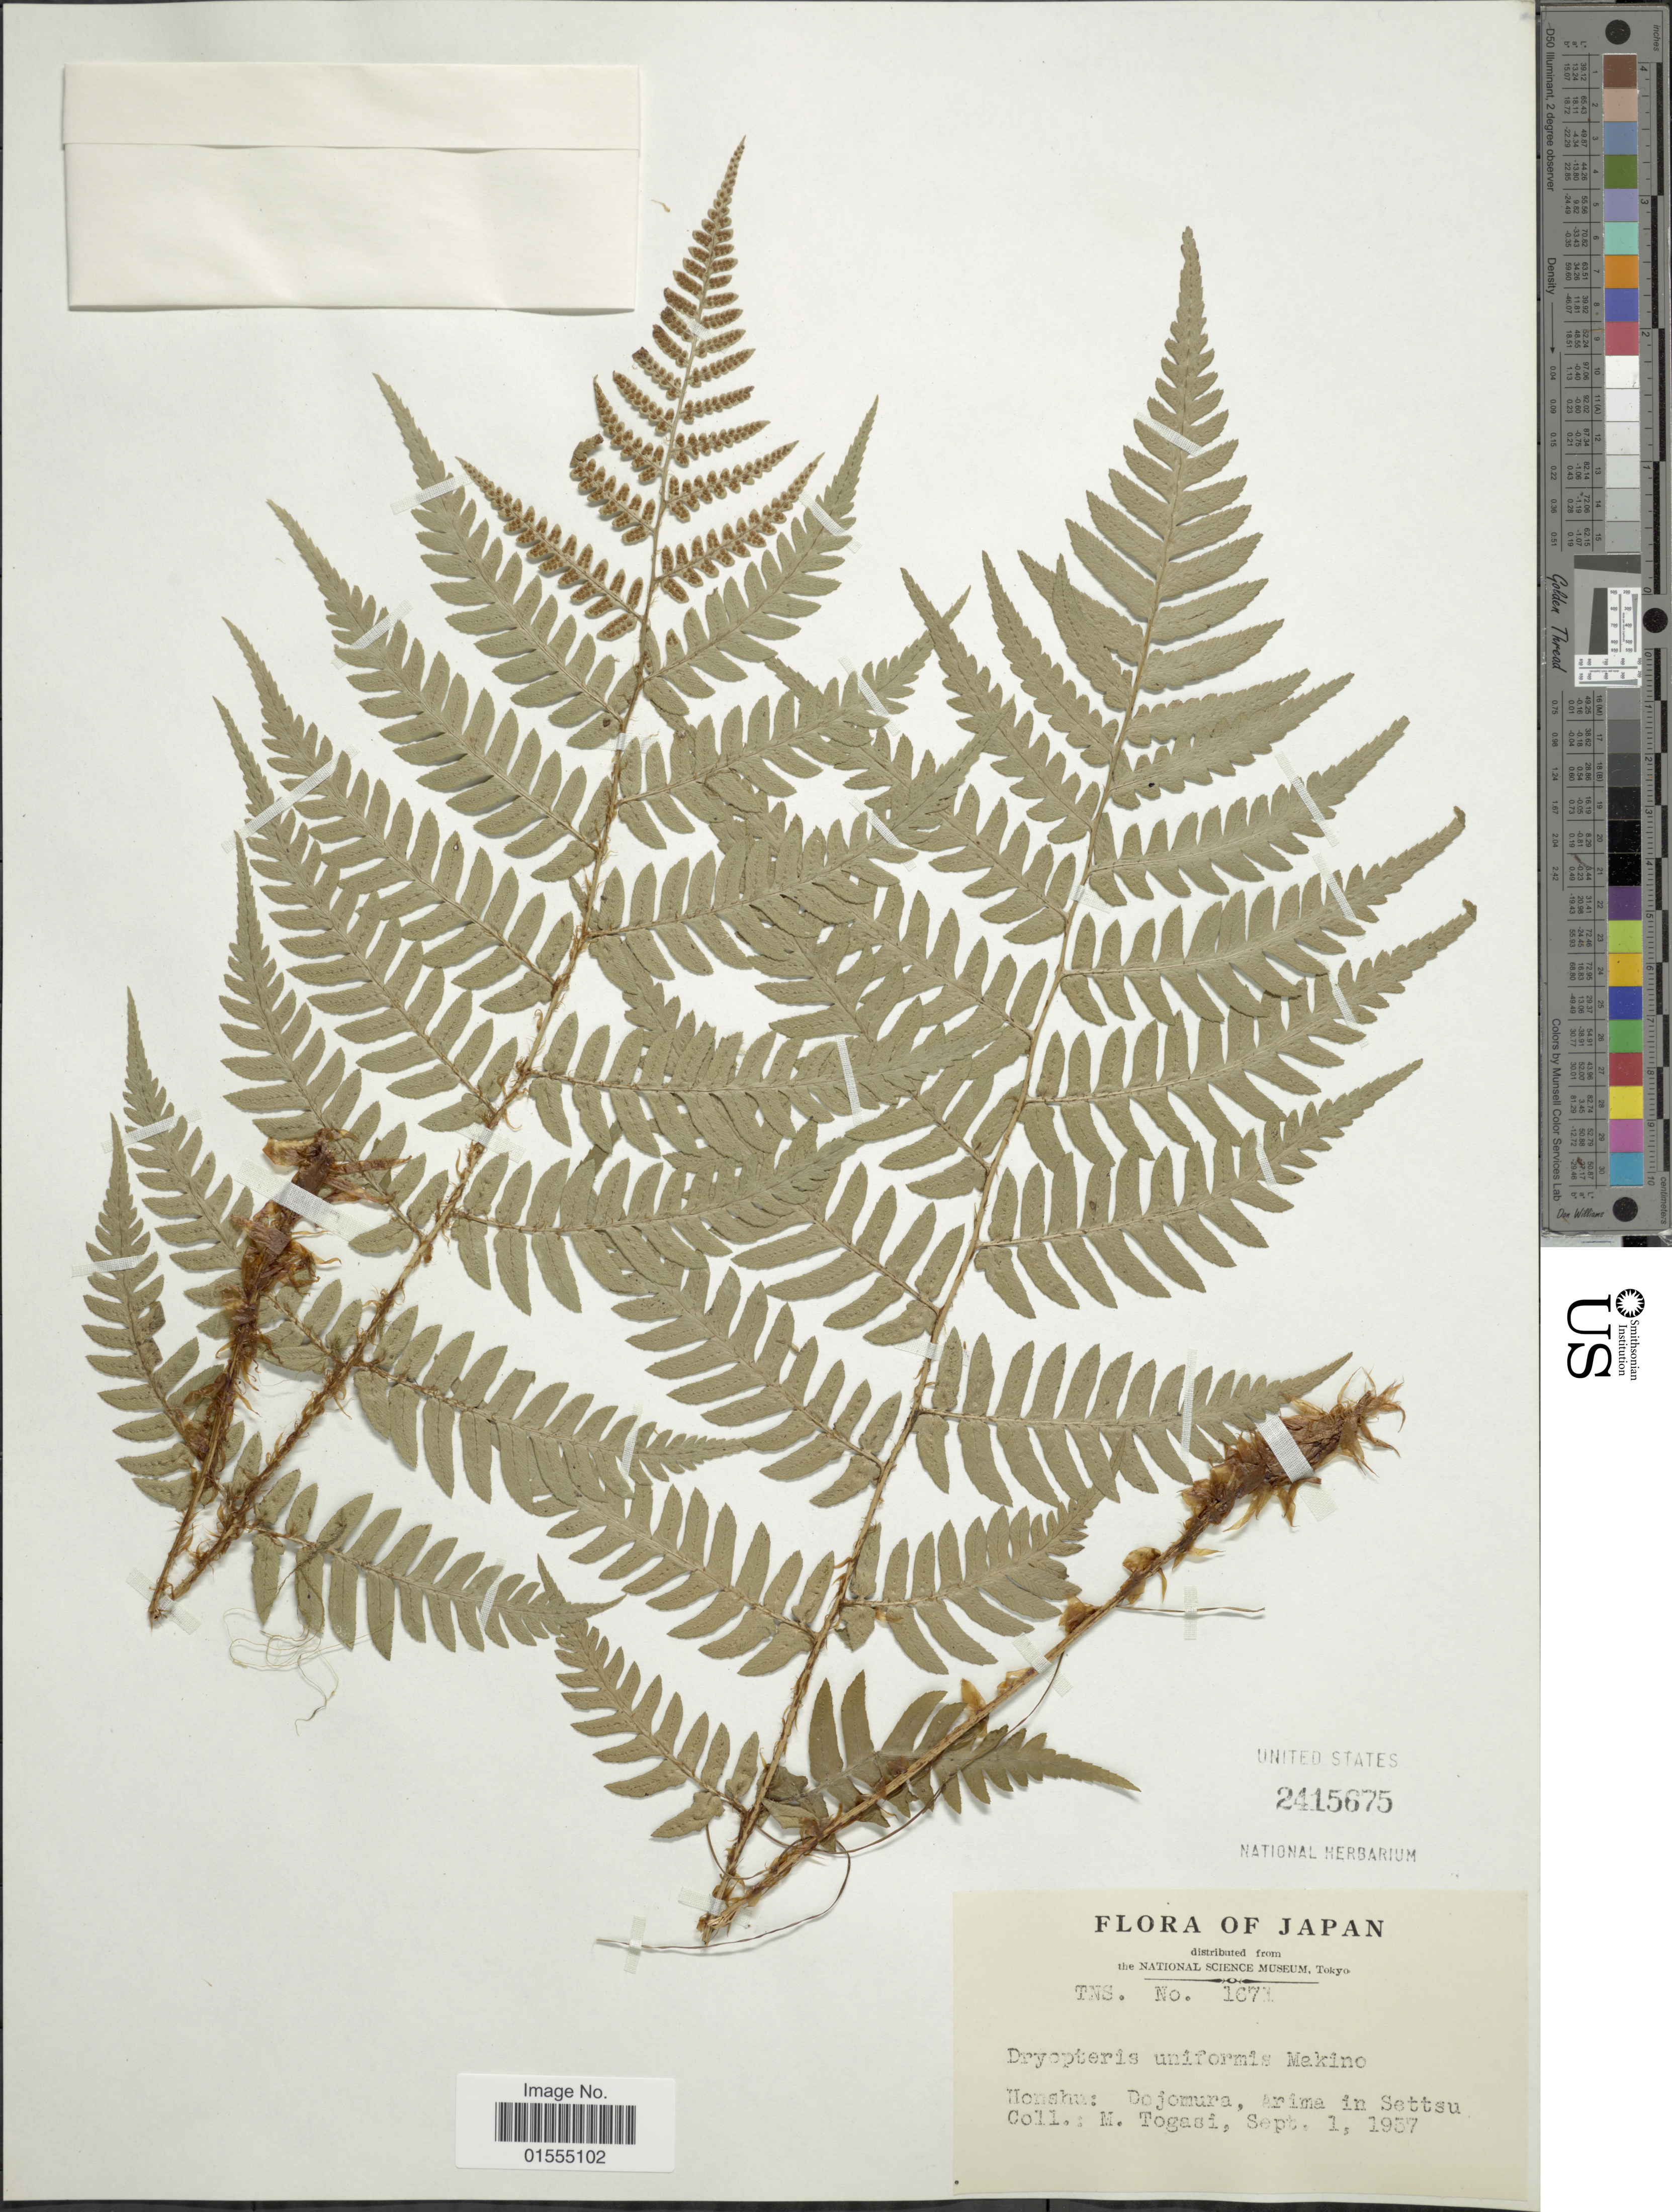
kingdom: Plantae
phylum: Tracheophyta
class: Polypodiopsida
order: Polypodiales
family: Dryopteridaceae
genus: Dryopteris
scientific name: Dryopteris uniformis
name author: (Makino) Makino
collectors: M. Togashi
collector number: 1671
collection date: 1957-09-01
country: Japan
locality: Honshu: Dojomura, Arima in Settsu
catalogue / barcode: US 2415675